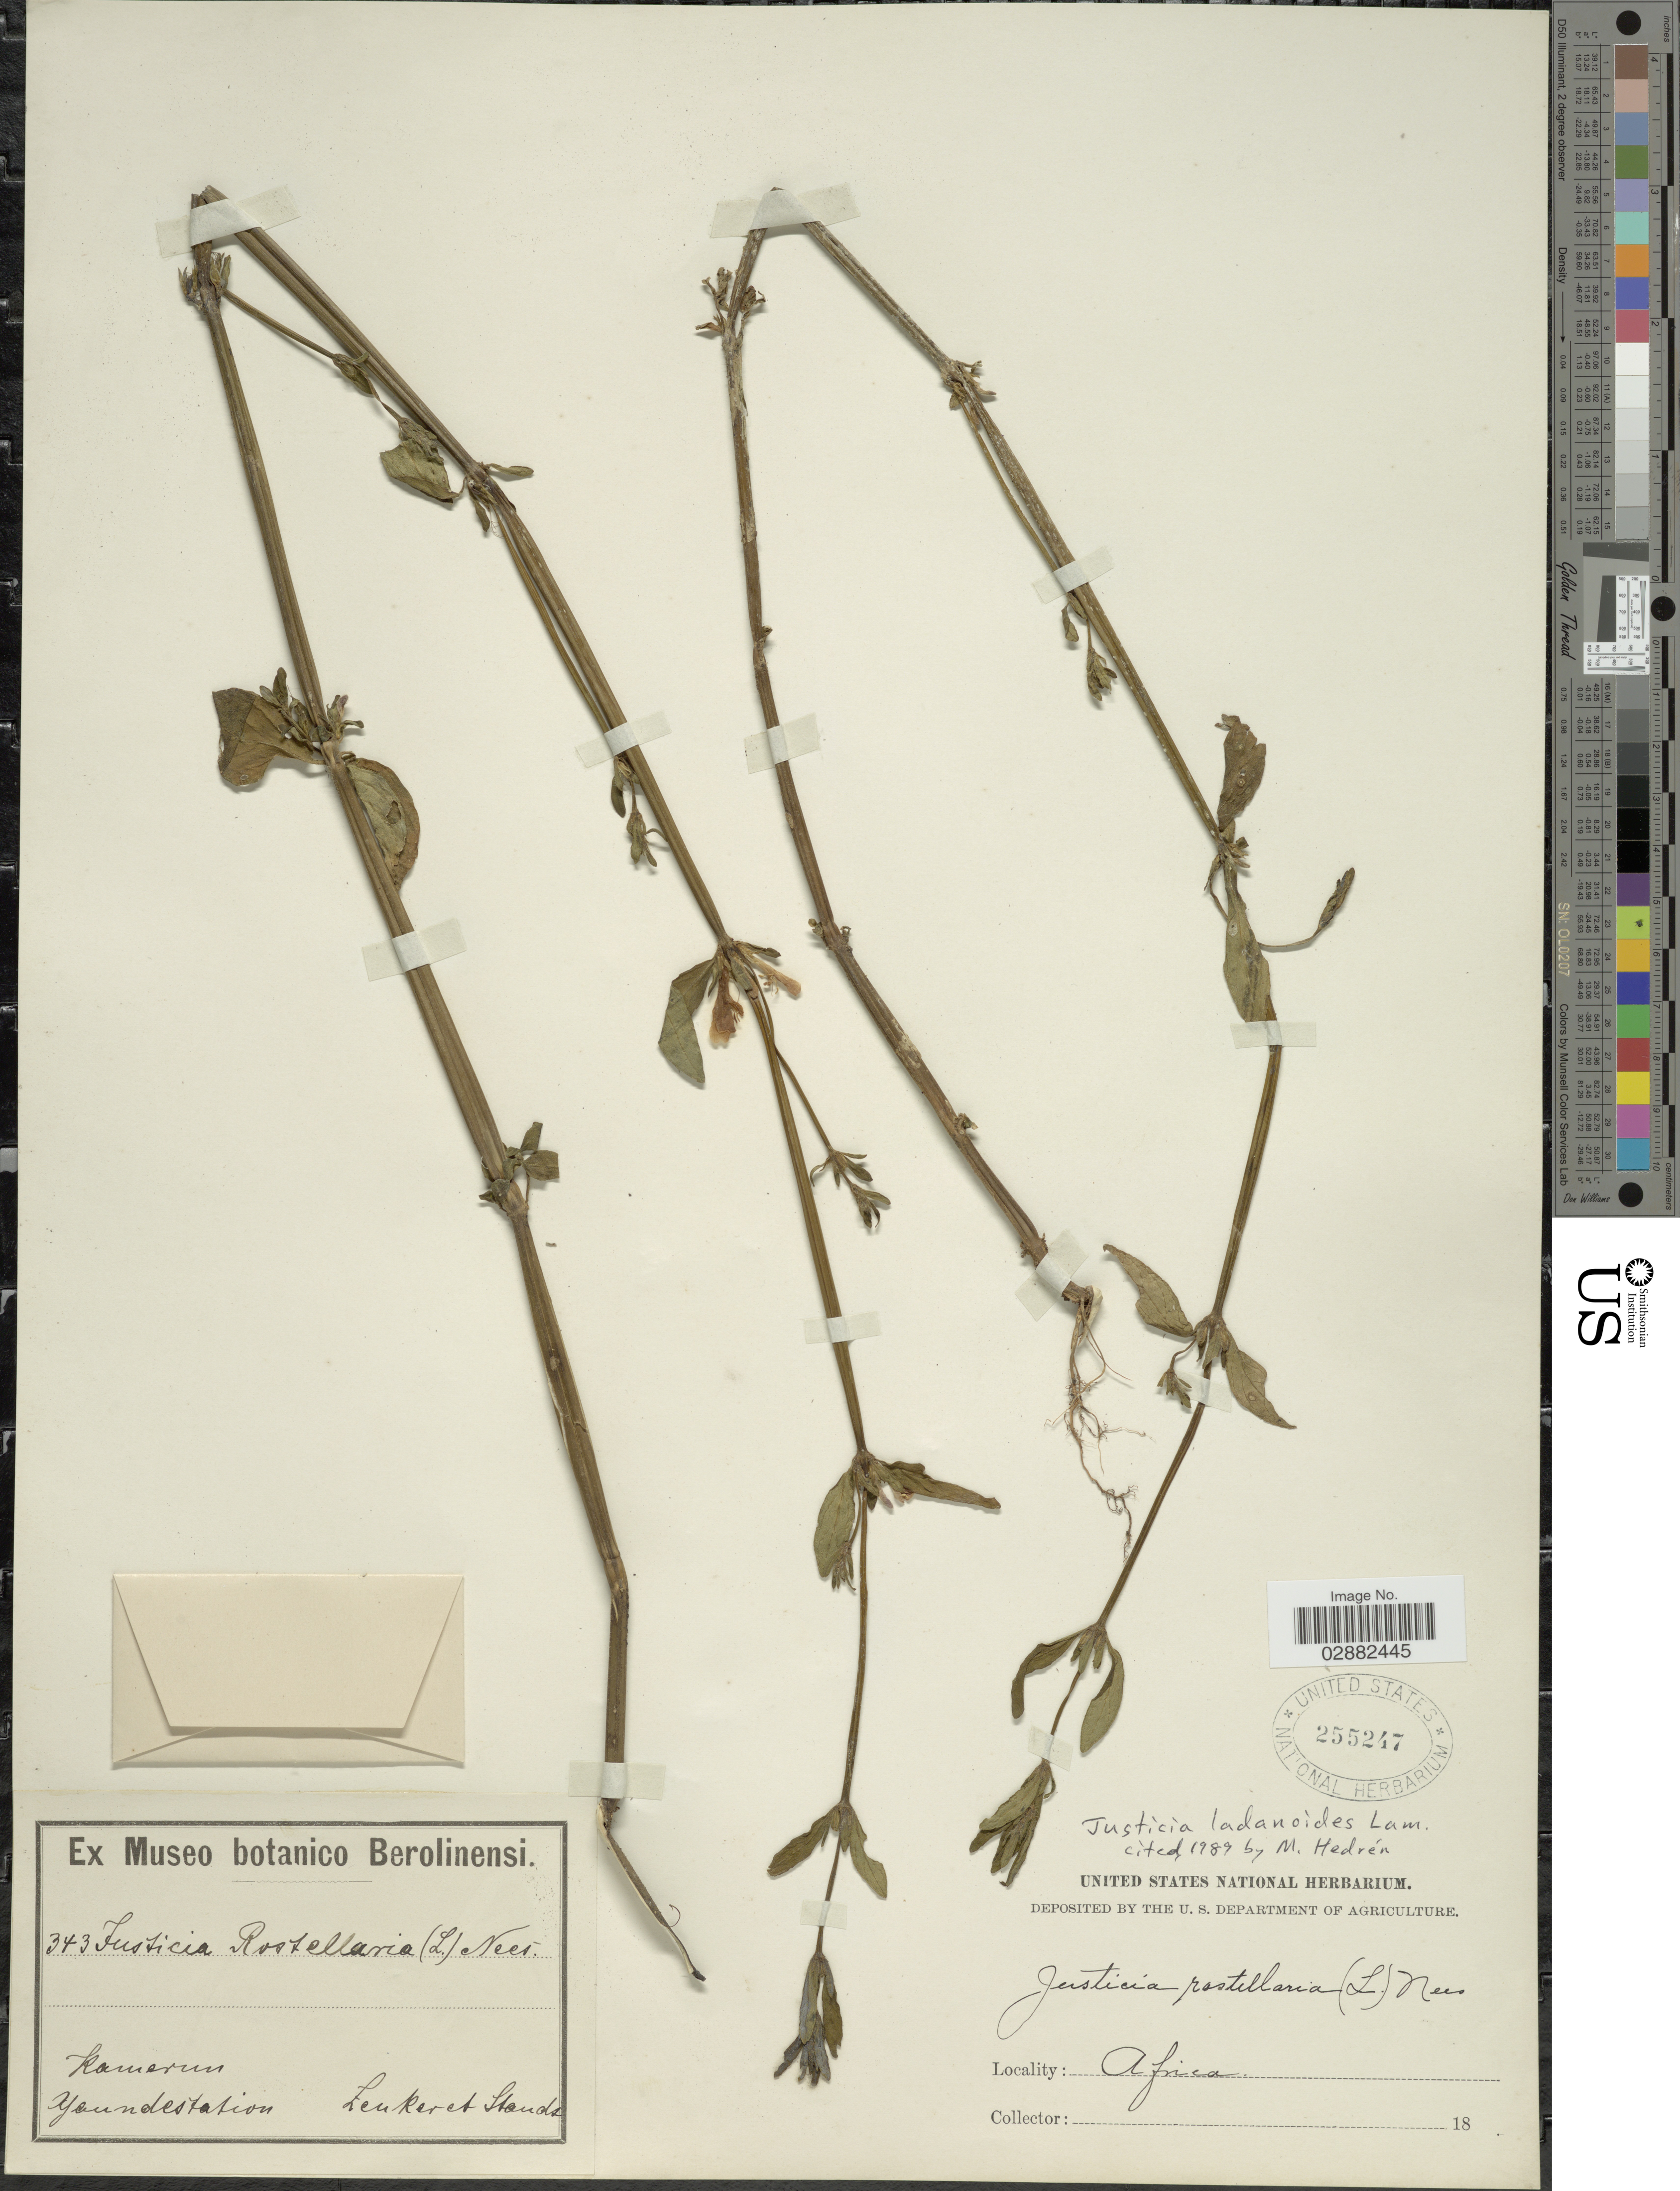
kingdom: Plantae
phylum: Tracheophyta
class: Magnoliopsida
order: Lamiales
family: Acanthaceae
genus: Justicia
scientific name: Justicia ladanoides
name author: Lam.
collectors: Zenker, -- & -. Staudt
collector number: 343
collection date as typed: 18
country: Cameroon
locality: Yaundestation.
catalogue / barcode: US 255247